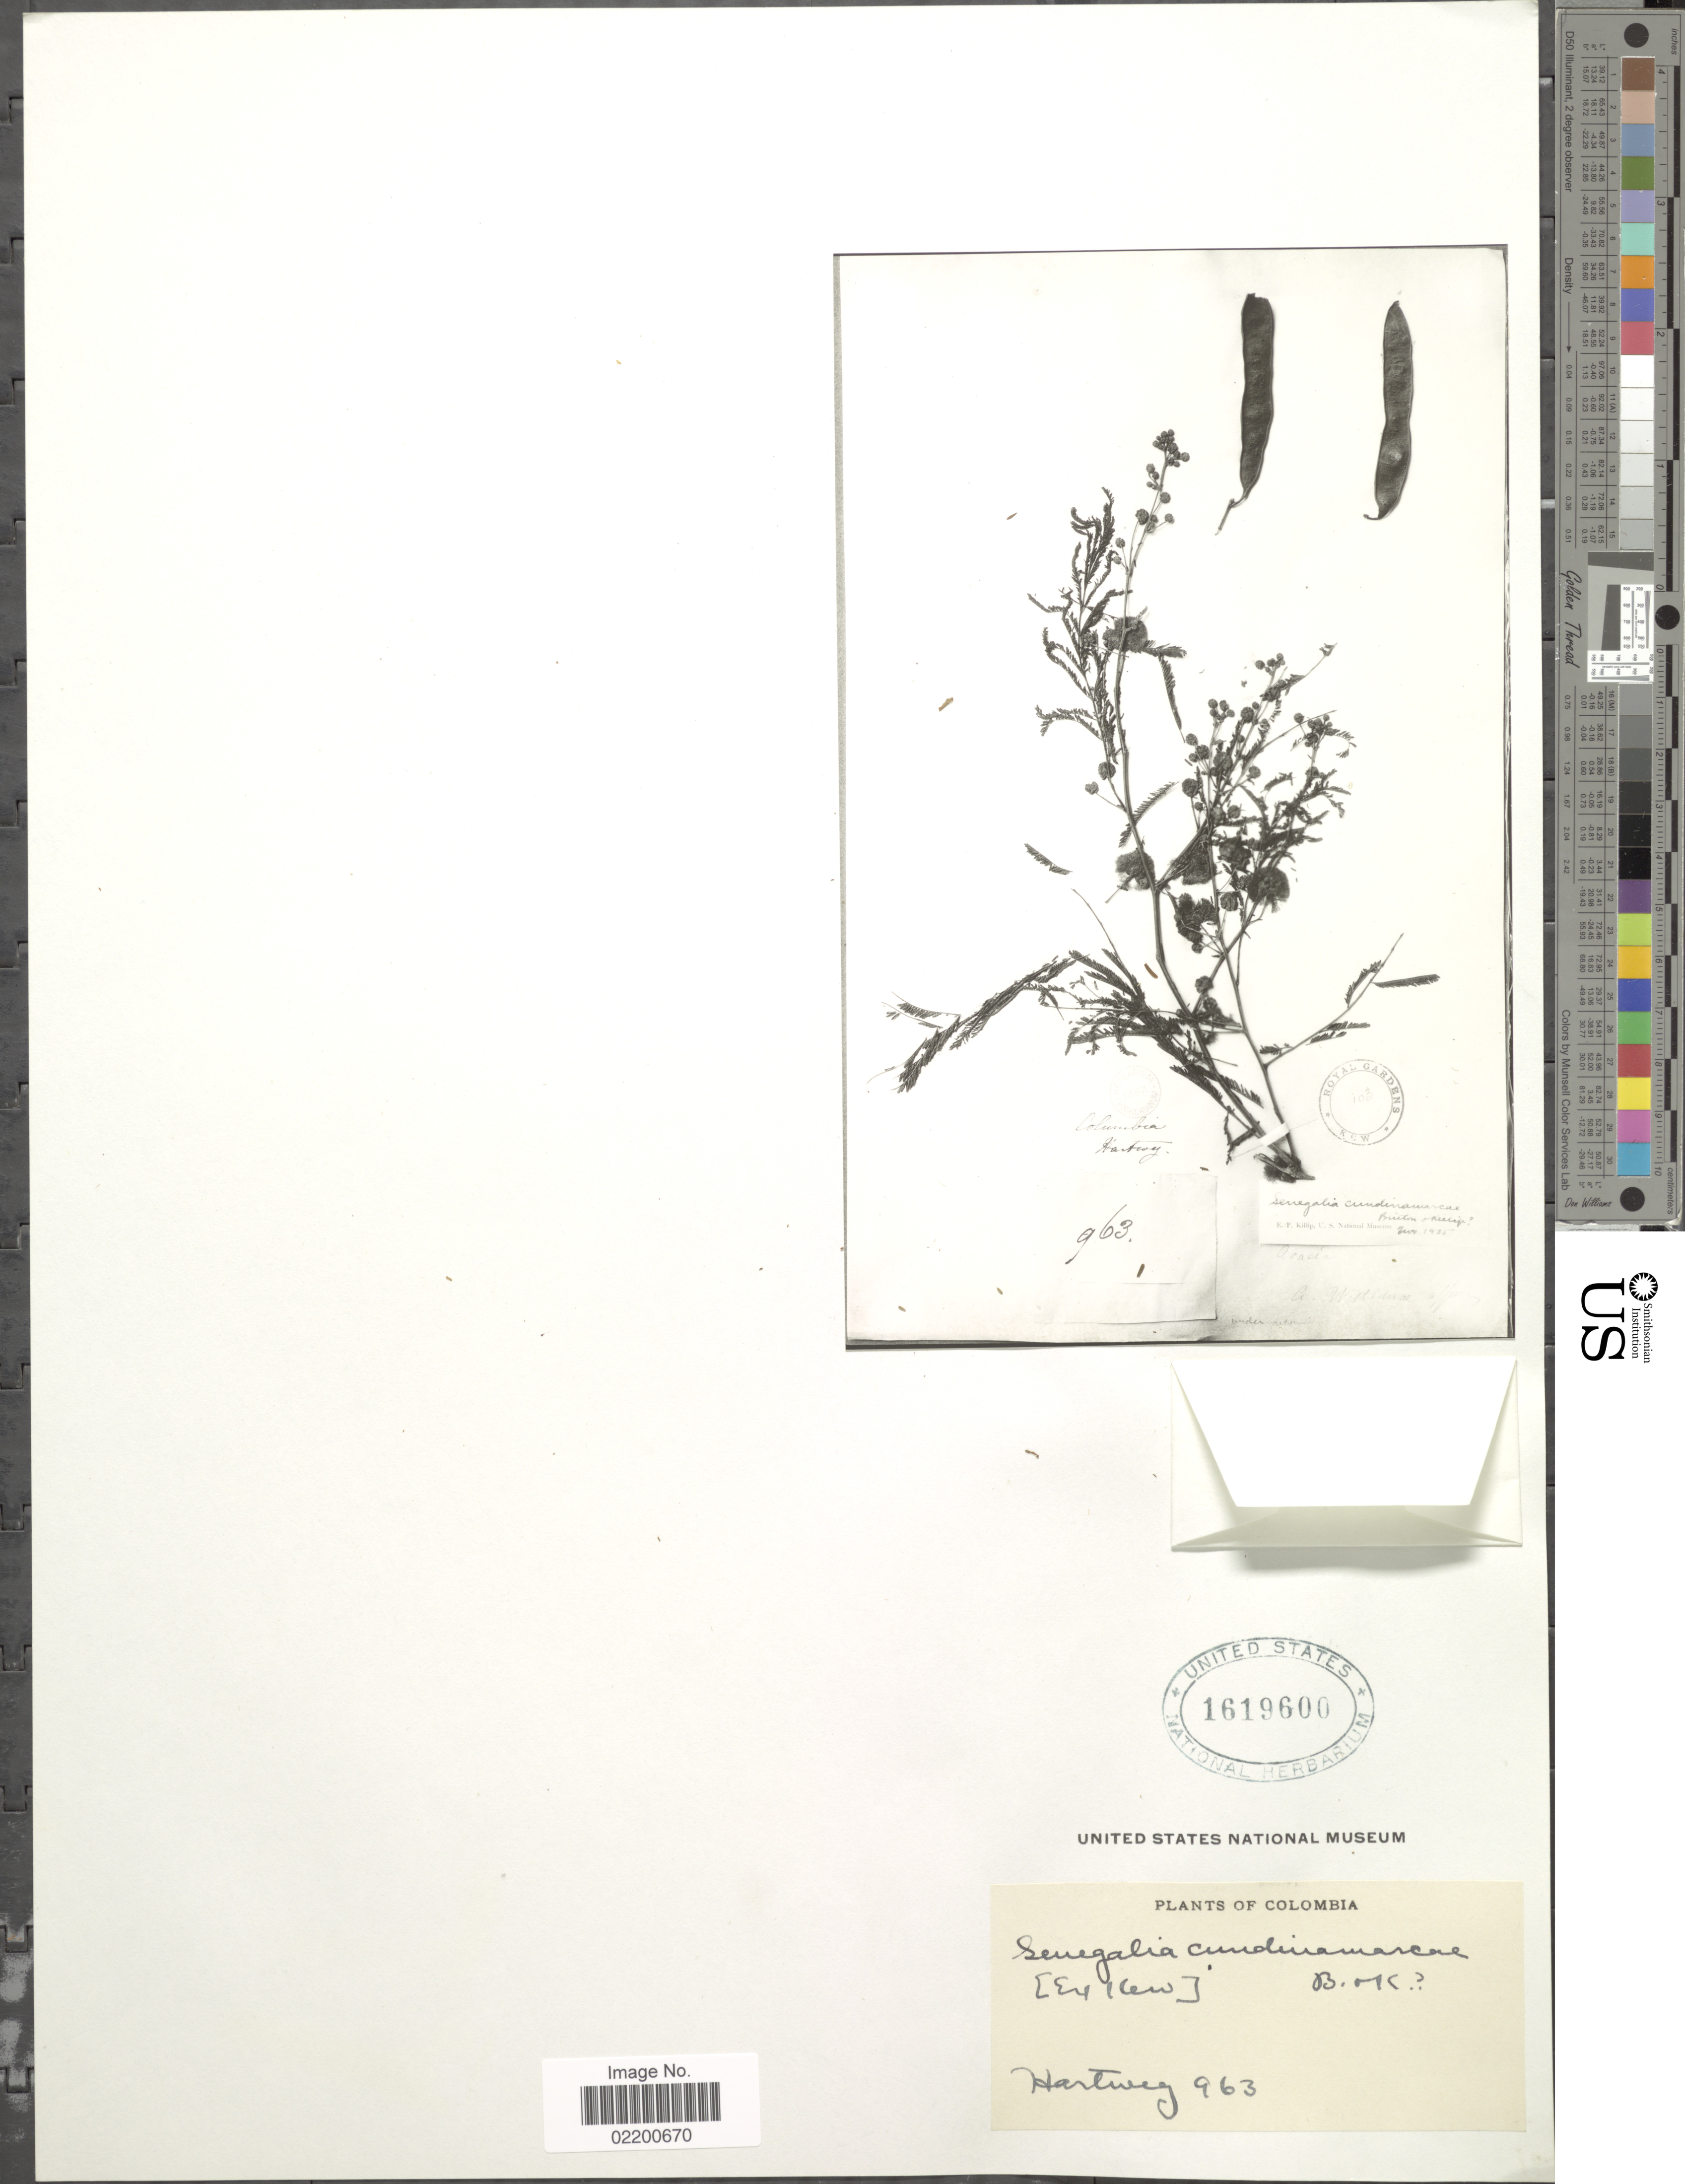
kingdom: Plantae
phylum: Tracheophyta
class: Magnoliopsida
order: Fabales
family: Fabaceae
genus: Senegalia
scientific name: Senegalia cundinamarcae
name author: Britton & Killip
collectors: Hartweg, --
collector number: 963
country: Colombia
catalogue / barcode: US 1619600